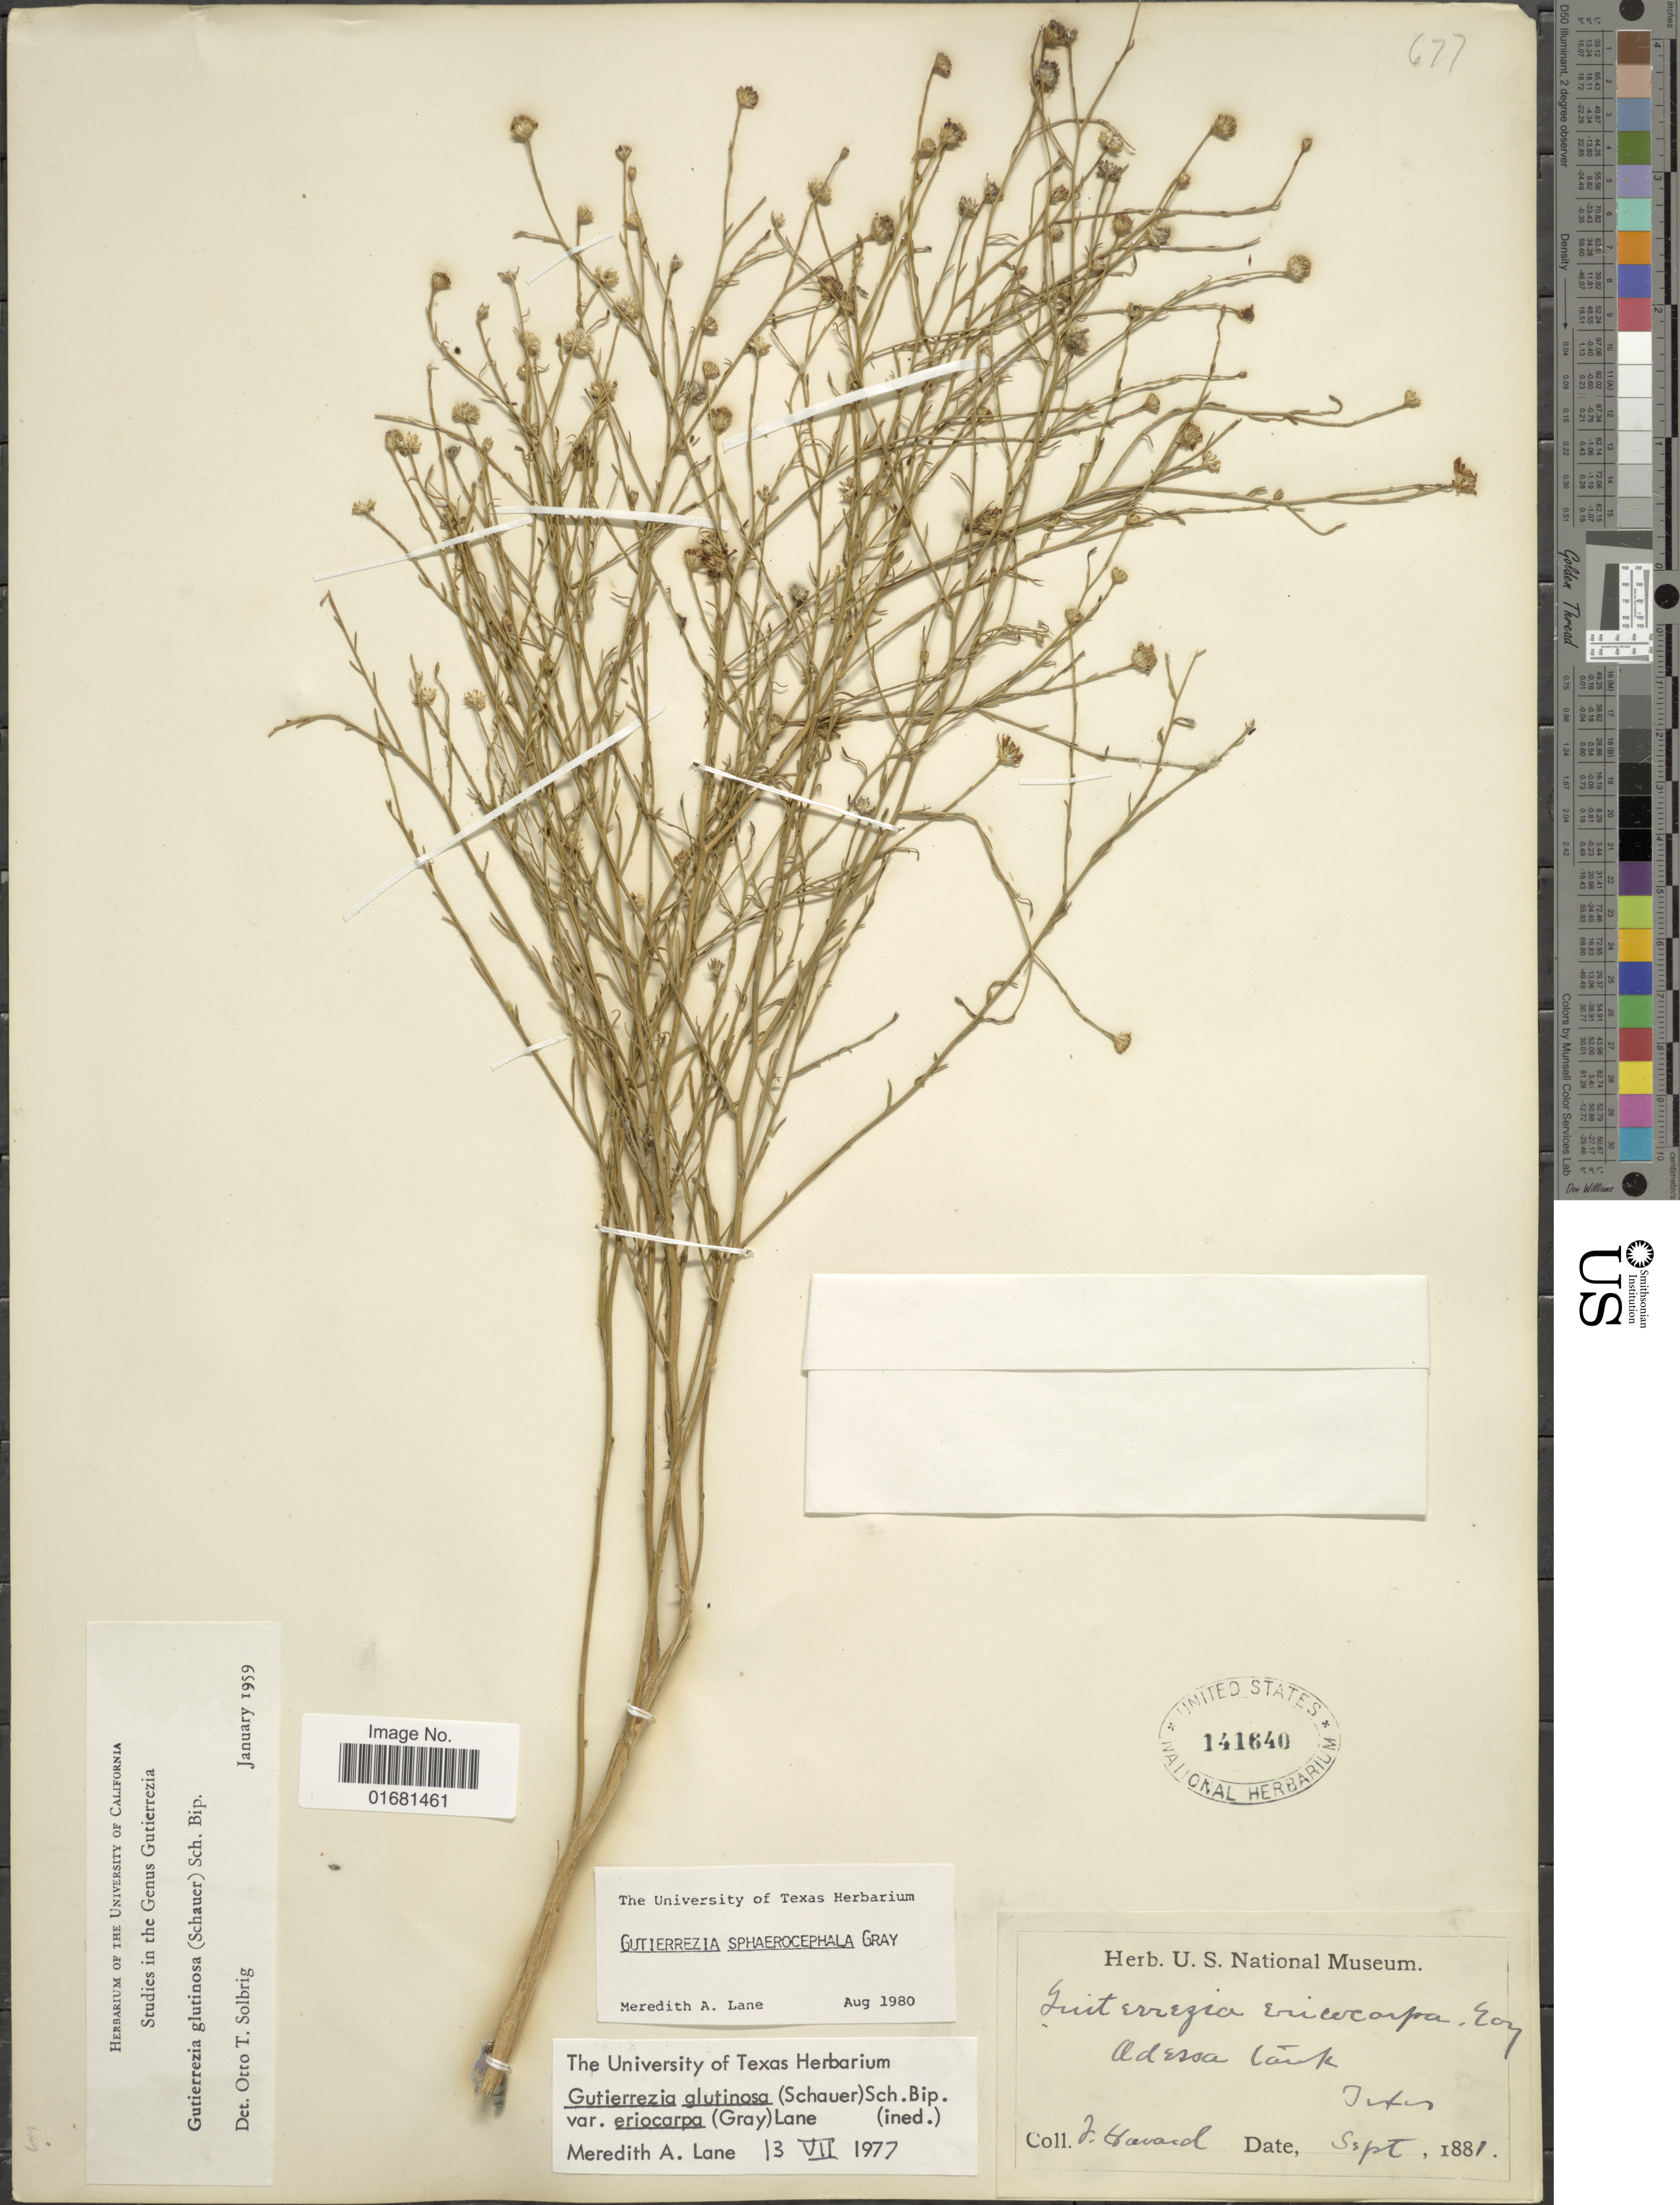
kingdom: Plantae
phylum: Tracheophyta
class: Magnoliopsida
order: Asterales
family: Asteraceae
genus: Gutierrezia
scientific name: Gutierrezia sphaerocephala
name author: A. Gray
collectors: V. Havard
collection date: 1881-09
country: United States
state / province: Texas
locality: Odessa Park.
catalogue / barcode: US 141640